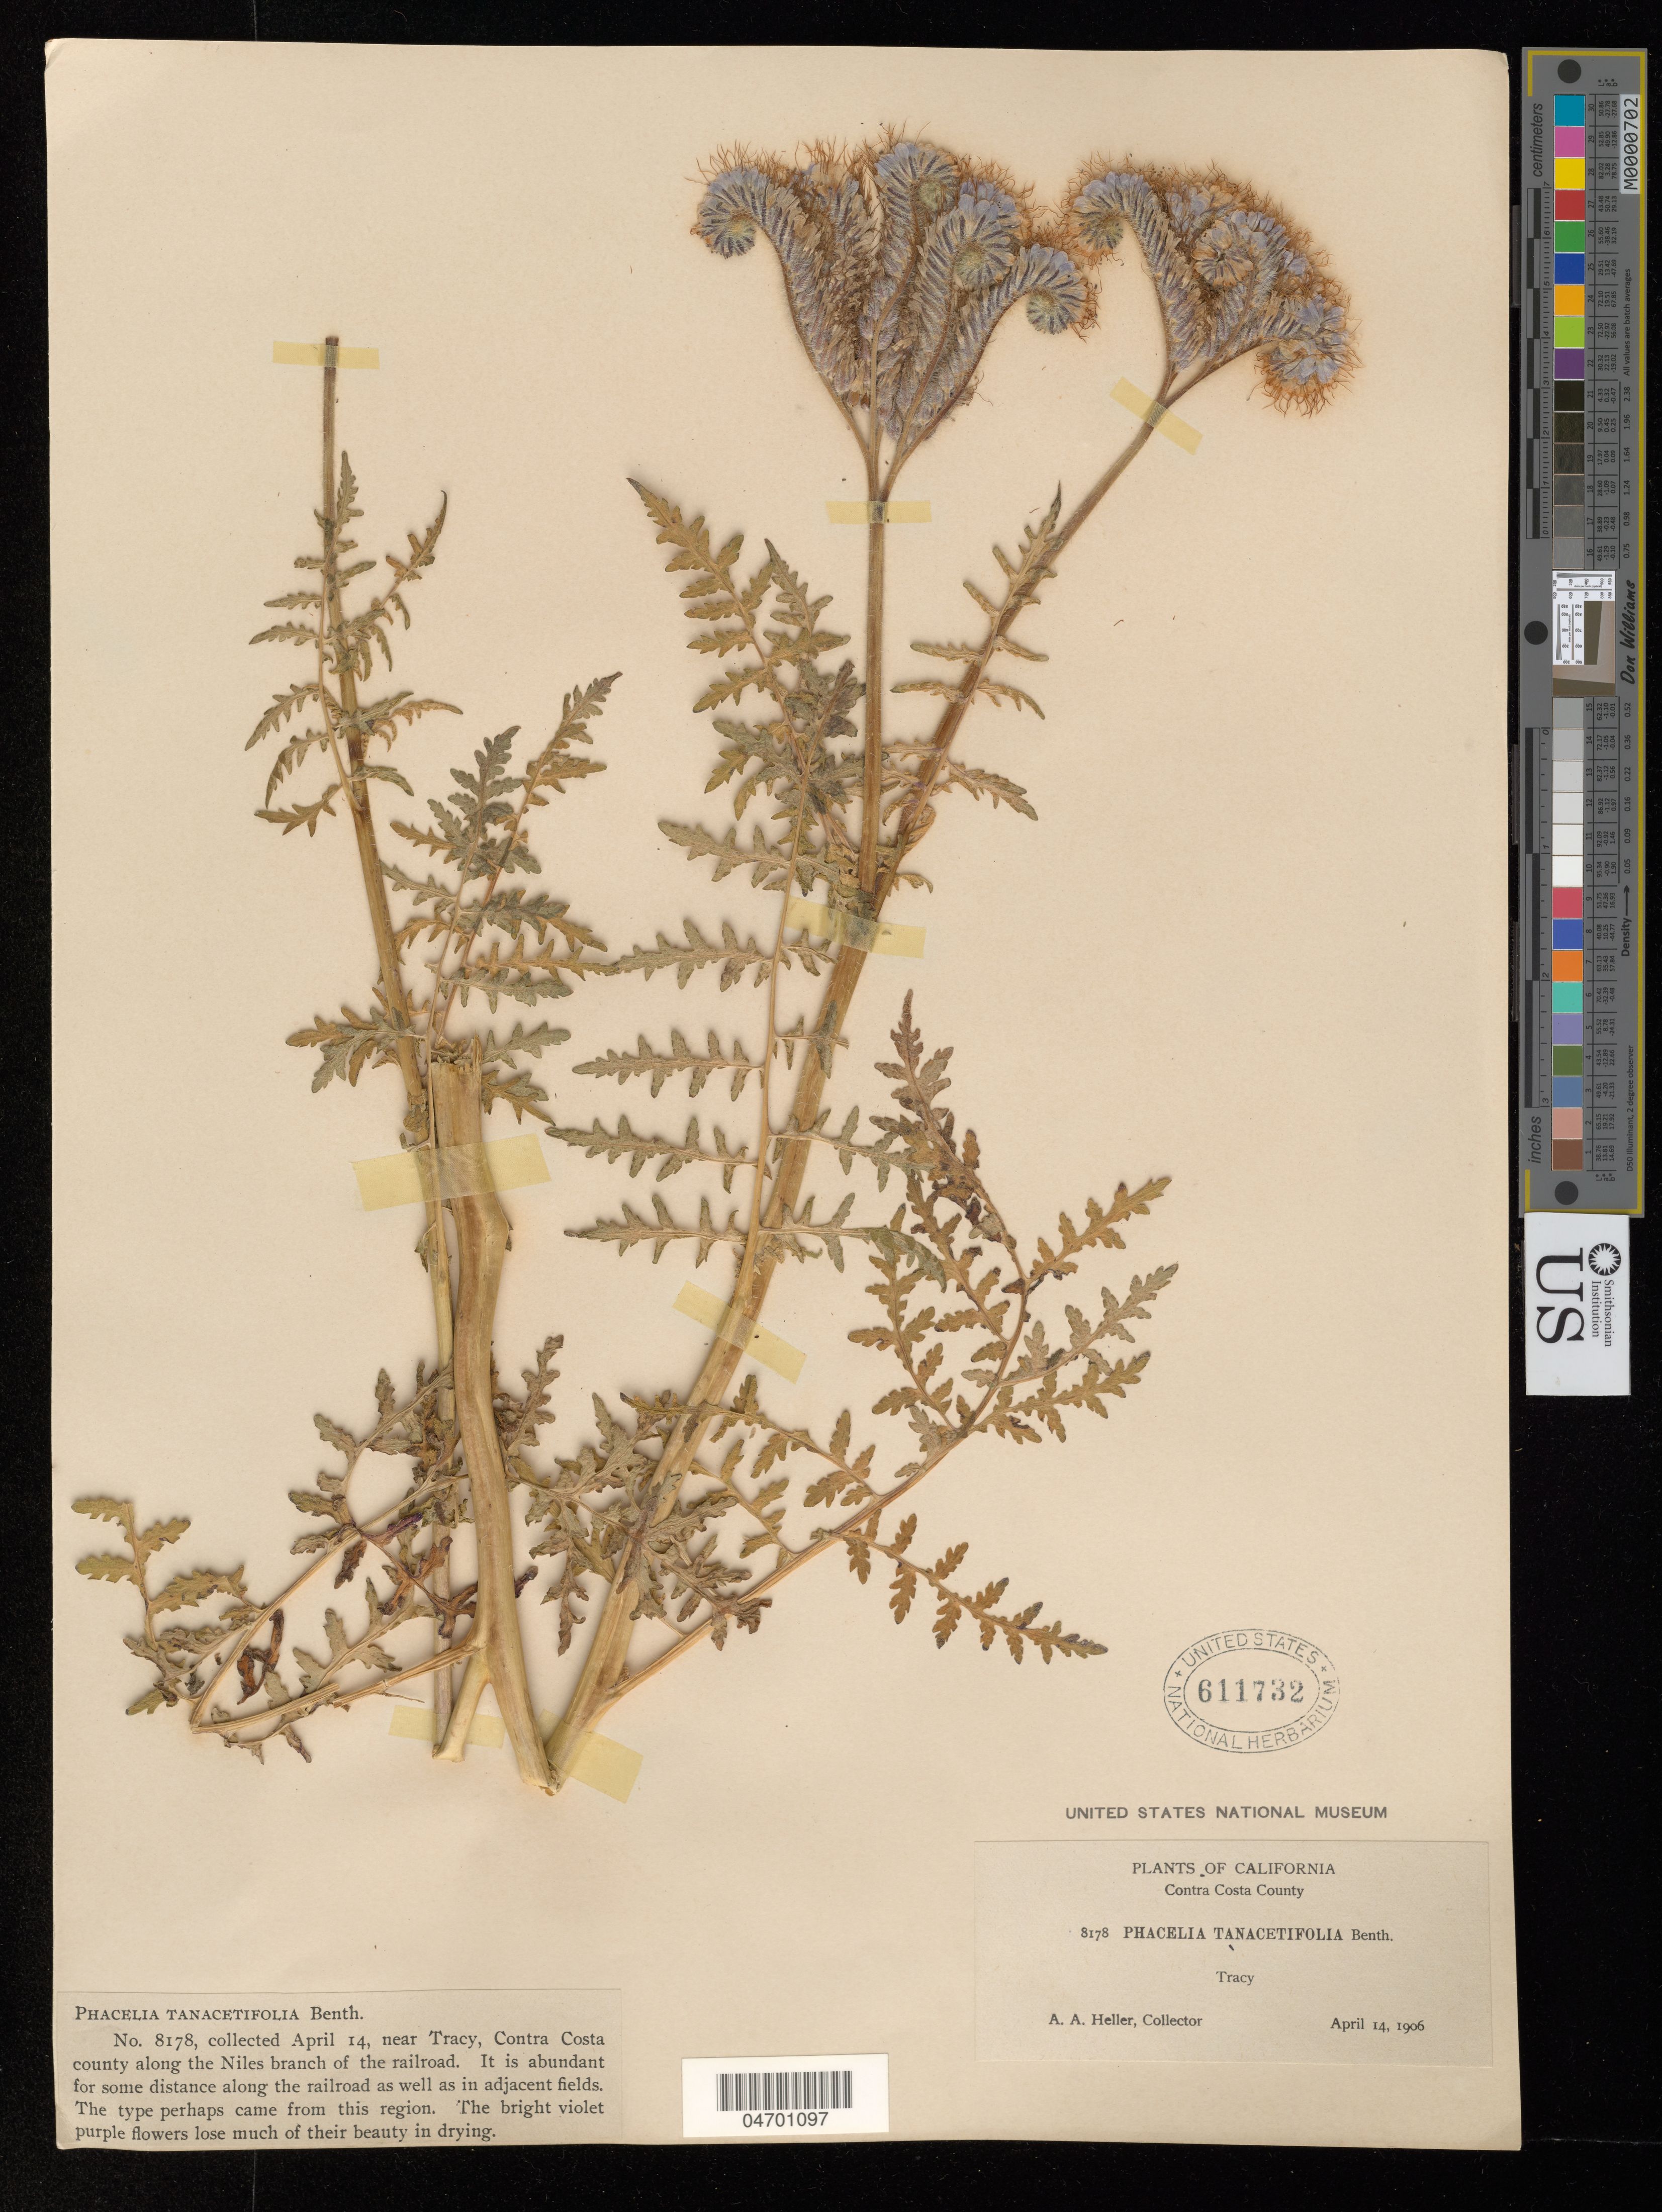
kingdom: Plantae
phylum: Tracheophyta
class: Magnoliopsida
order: Boraginales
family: Hydrophyllaceae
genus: Phacelia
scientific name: Phacelia tanacetifolia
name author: Benth.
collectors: A. A. Heller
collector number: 8178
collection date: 1906-04-14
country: United States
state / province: California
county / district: Contra Costa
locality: Contra Costa County. Near Tracy, Contra Costa county along the Niles branch of the railroad.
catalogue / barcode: US 611732